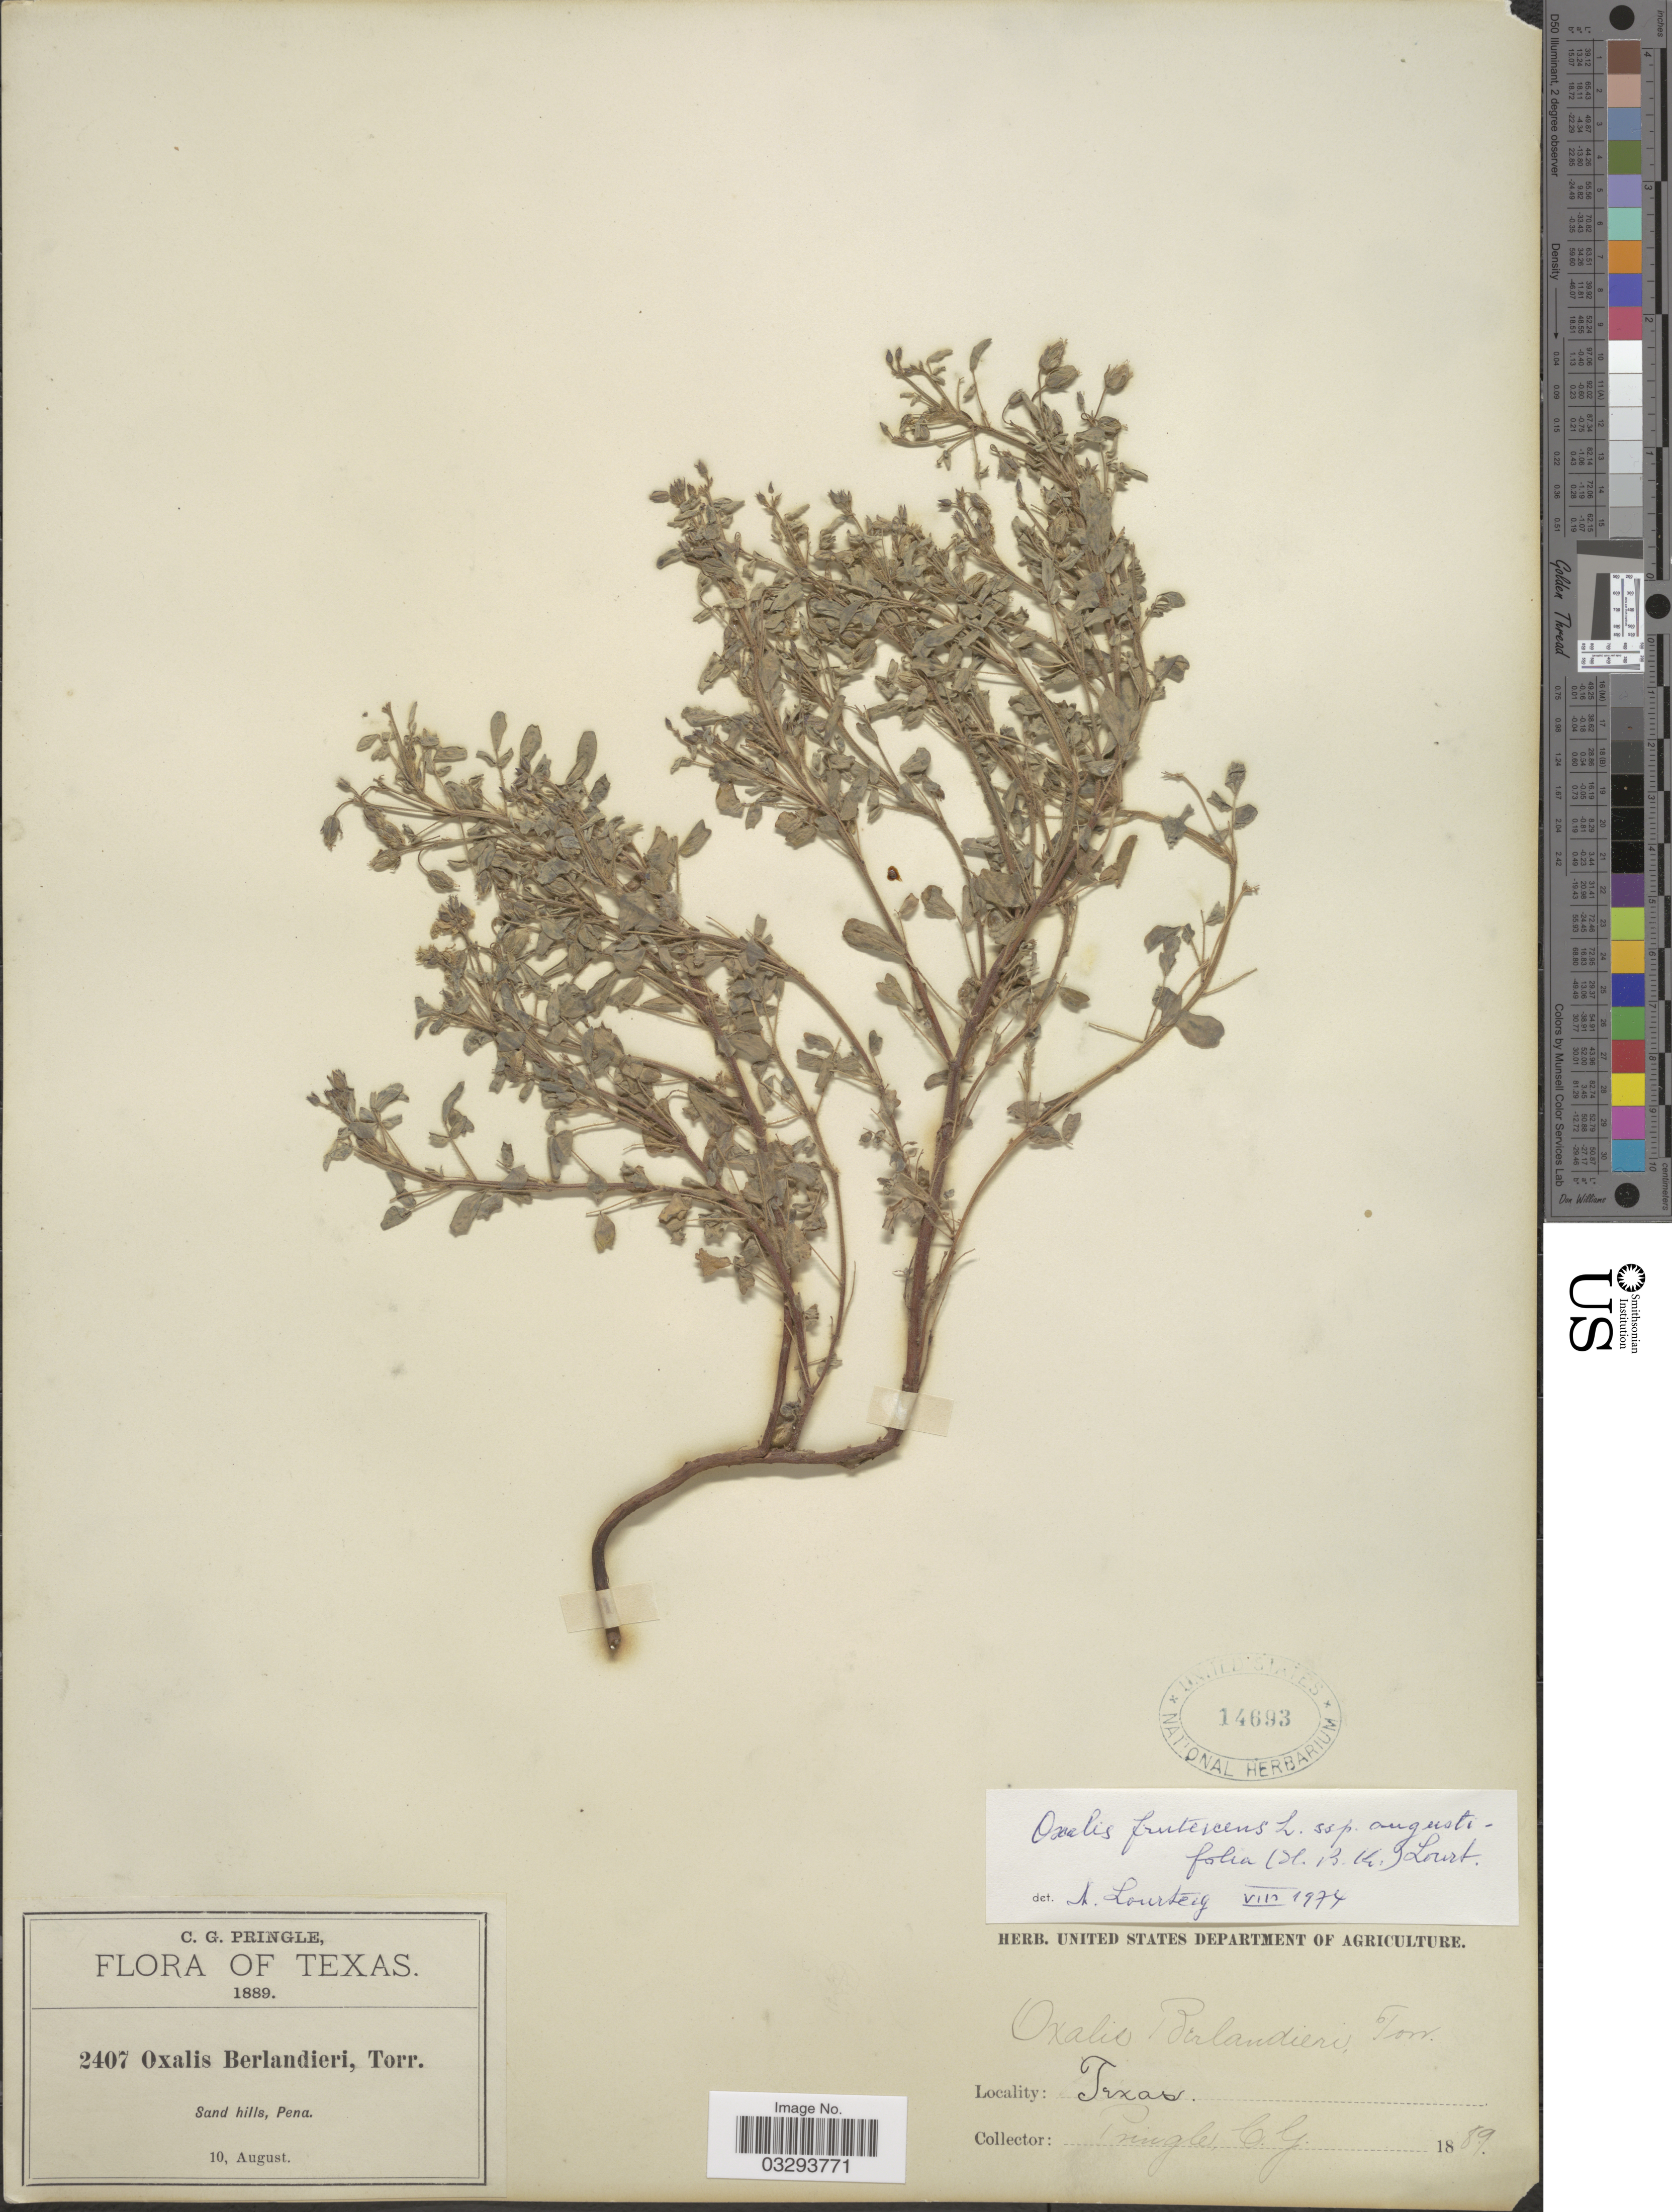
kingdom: Plantae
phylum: Tracheophyta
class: Magnoliopsida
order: Oxalidales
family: Oxalidaceae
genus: Oxalis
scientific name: Oxalis frutescens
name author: L.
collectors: C. G. Pringle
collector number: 2407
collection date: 1889-08-10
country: United States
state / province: Texas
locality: Sand hills, Pena.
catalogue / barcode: US 14693